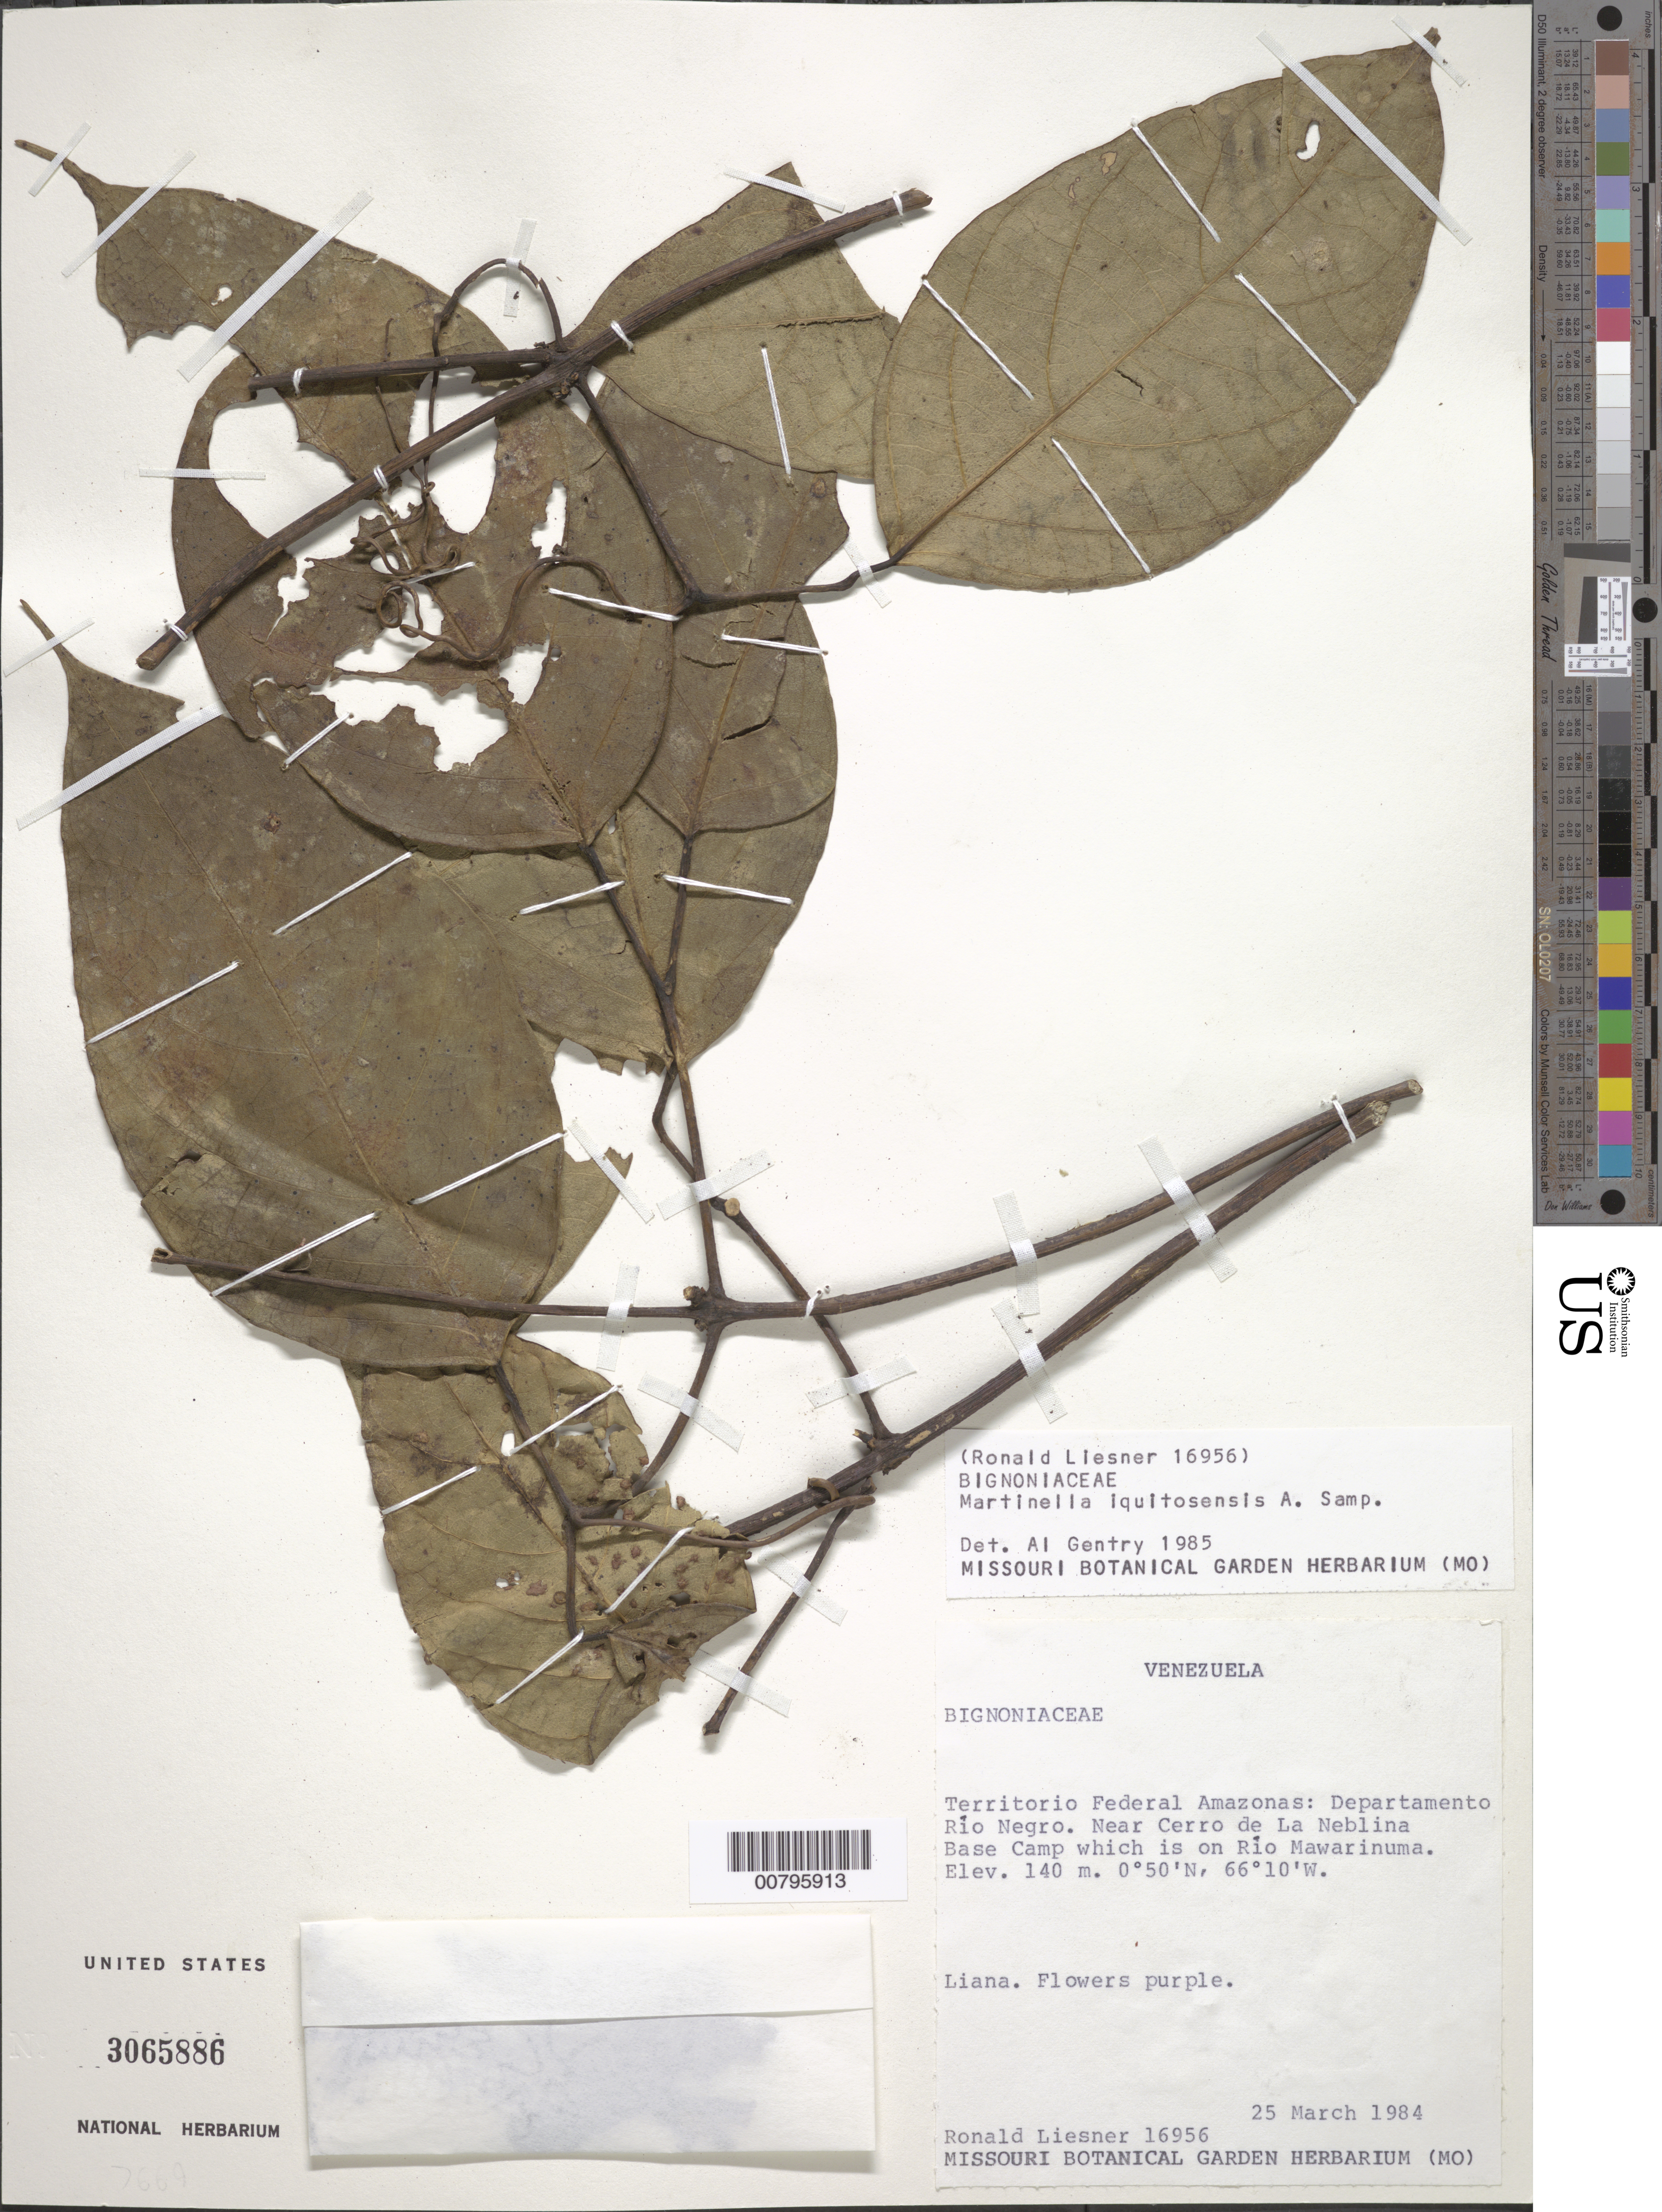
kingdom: Plantae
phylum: Tracheophyta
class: Magnoliopsida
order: Lamiales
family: Bignoniaceae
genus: Martinella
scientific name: Martinella iquitoensis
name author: A. Samp.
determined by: Gentry, A. H.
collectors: R. L. Liesner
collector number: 16956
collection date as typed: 25-Mar-84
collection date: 1984-03-25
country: Venezuela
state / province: Amazonas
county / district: Río Negro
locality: Cerro de La Neblina Base Camp, Río Mawarinuma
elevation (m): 140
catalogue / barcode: US 3065886